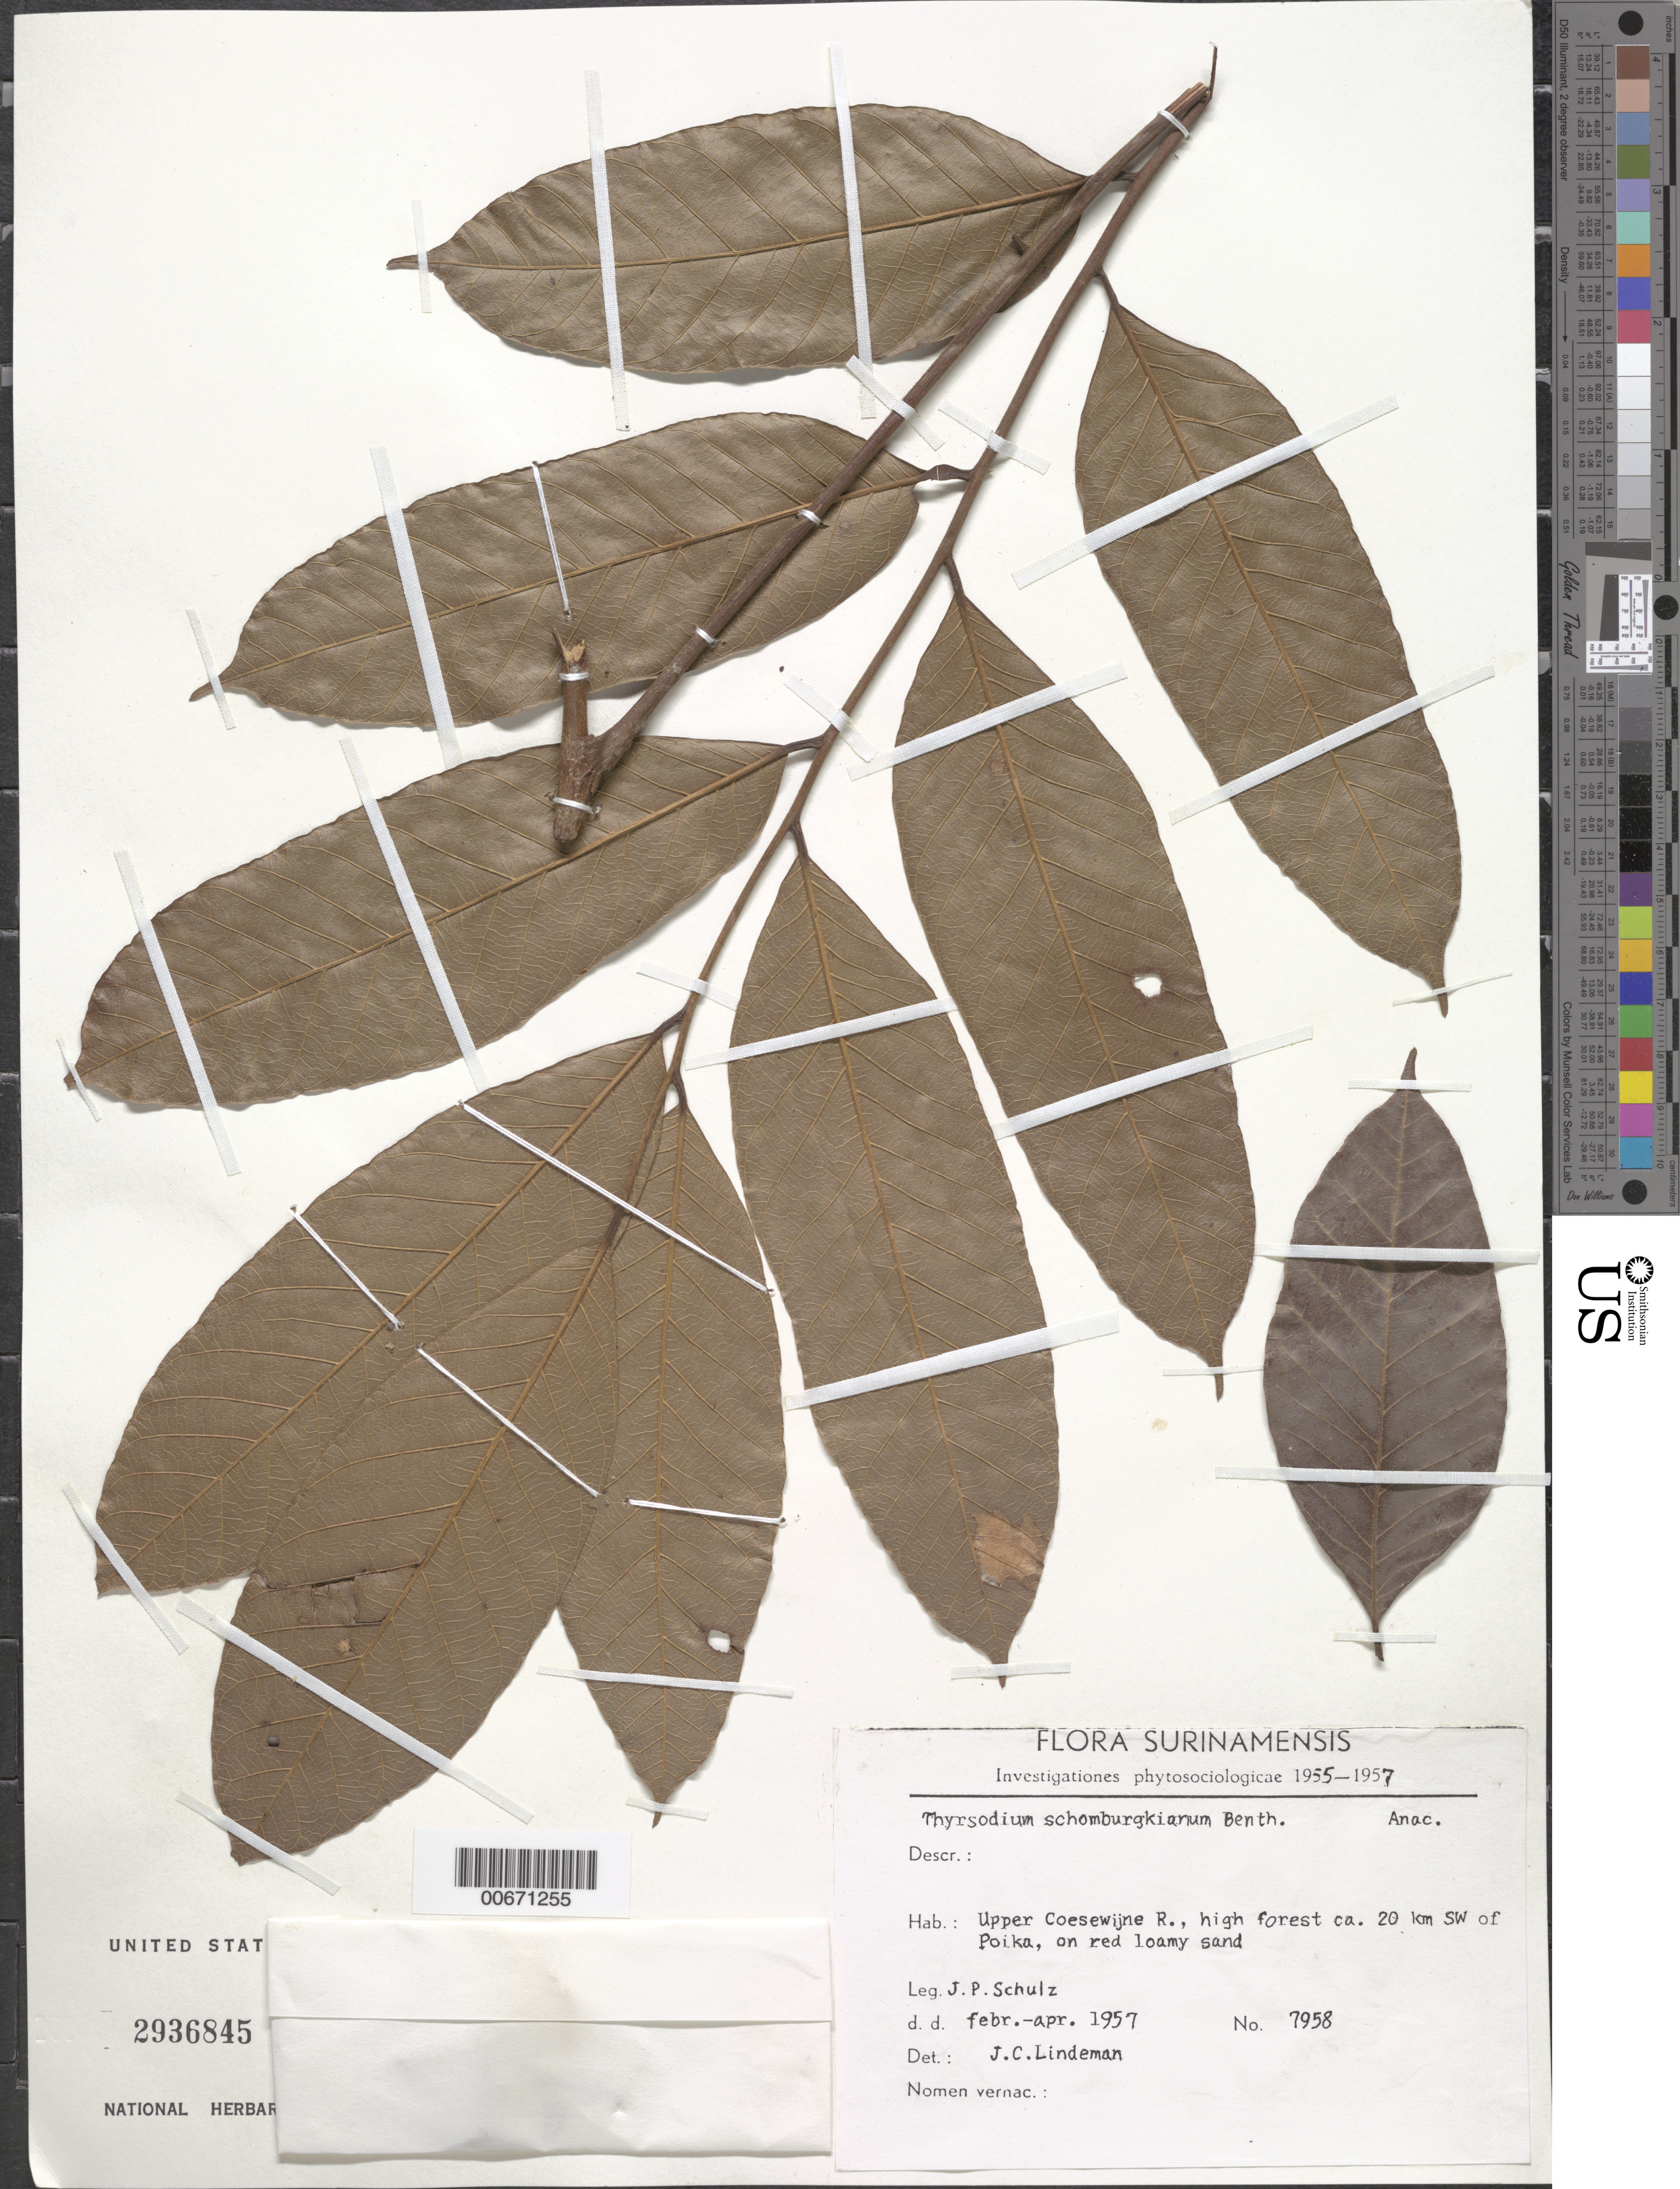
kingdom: Plantae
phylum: Tracheophyta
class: Magnoliopsida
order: Sapindales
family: Anacardiaceae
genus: Thyrsodium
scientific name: Thyrsodium schomburgkianum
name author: Benth.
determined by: Lindeman, J. C.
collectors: J. P. Schulz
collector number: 7958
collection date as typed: Feb-57 to Apr-57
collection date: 1957-02/1957-04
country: Suriname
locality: Coesewijne R., 20 km SW of Poika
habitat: High forest, on red loamy sand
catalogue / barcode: US 2936845